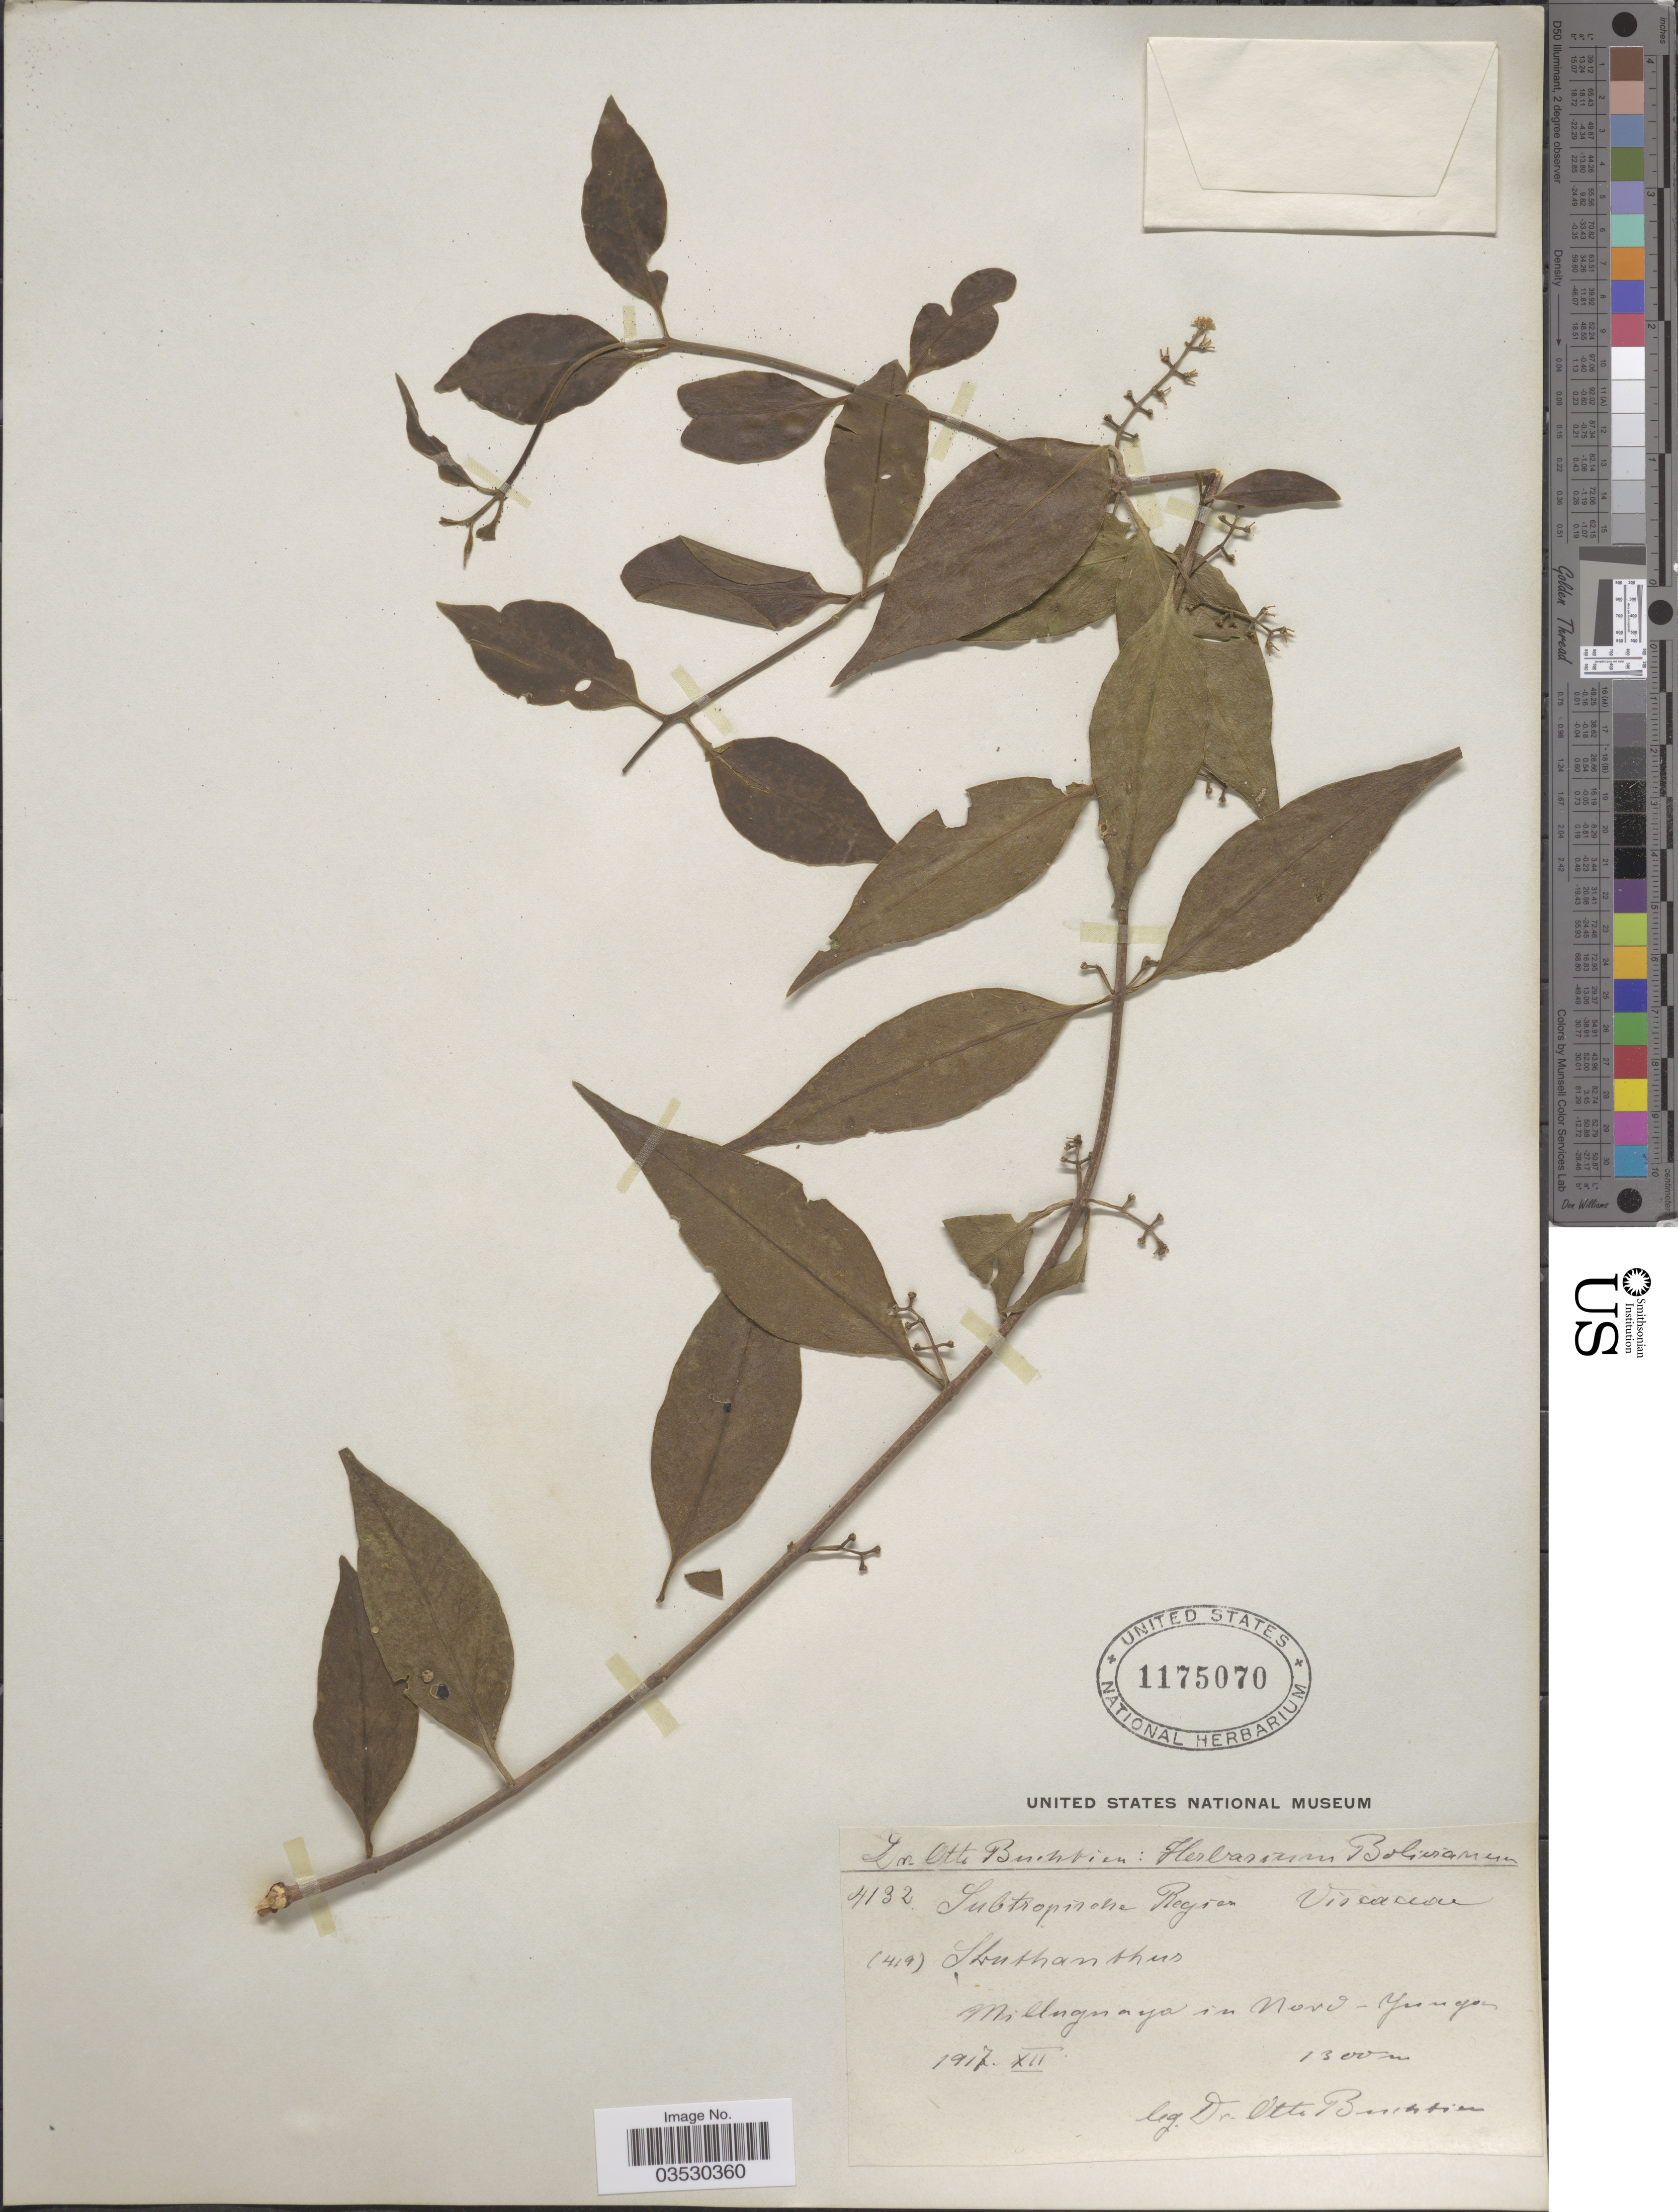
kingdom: Plantae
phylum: Tracheophyta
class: Magnoliopsida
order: Santalales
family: Loranthaceae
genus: Struthanthus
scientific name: Struthanthus concinnus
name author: Mart.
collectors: O. Buchtien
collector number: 4132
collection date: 1917-12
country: Bolivia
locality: Subtropische Region. Milluguaya in Nord-Yungas.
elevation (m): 1300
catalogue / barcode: US 1175070